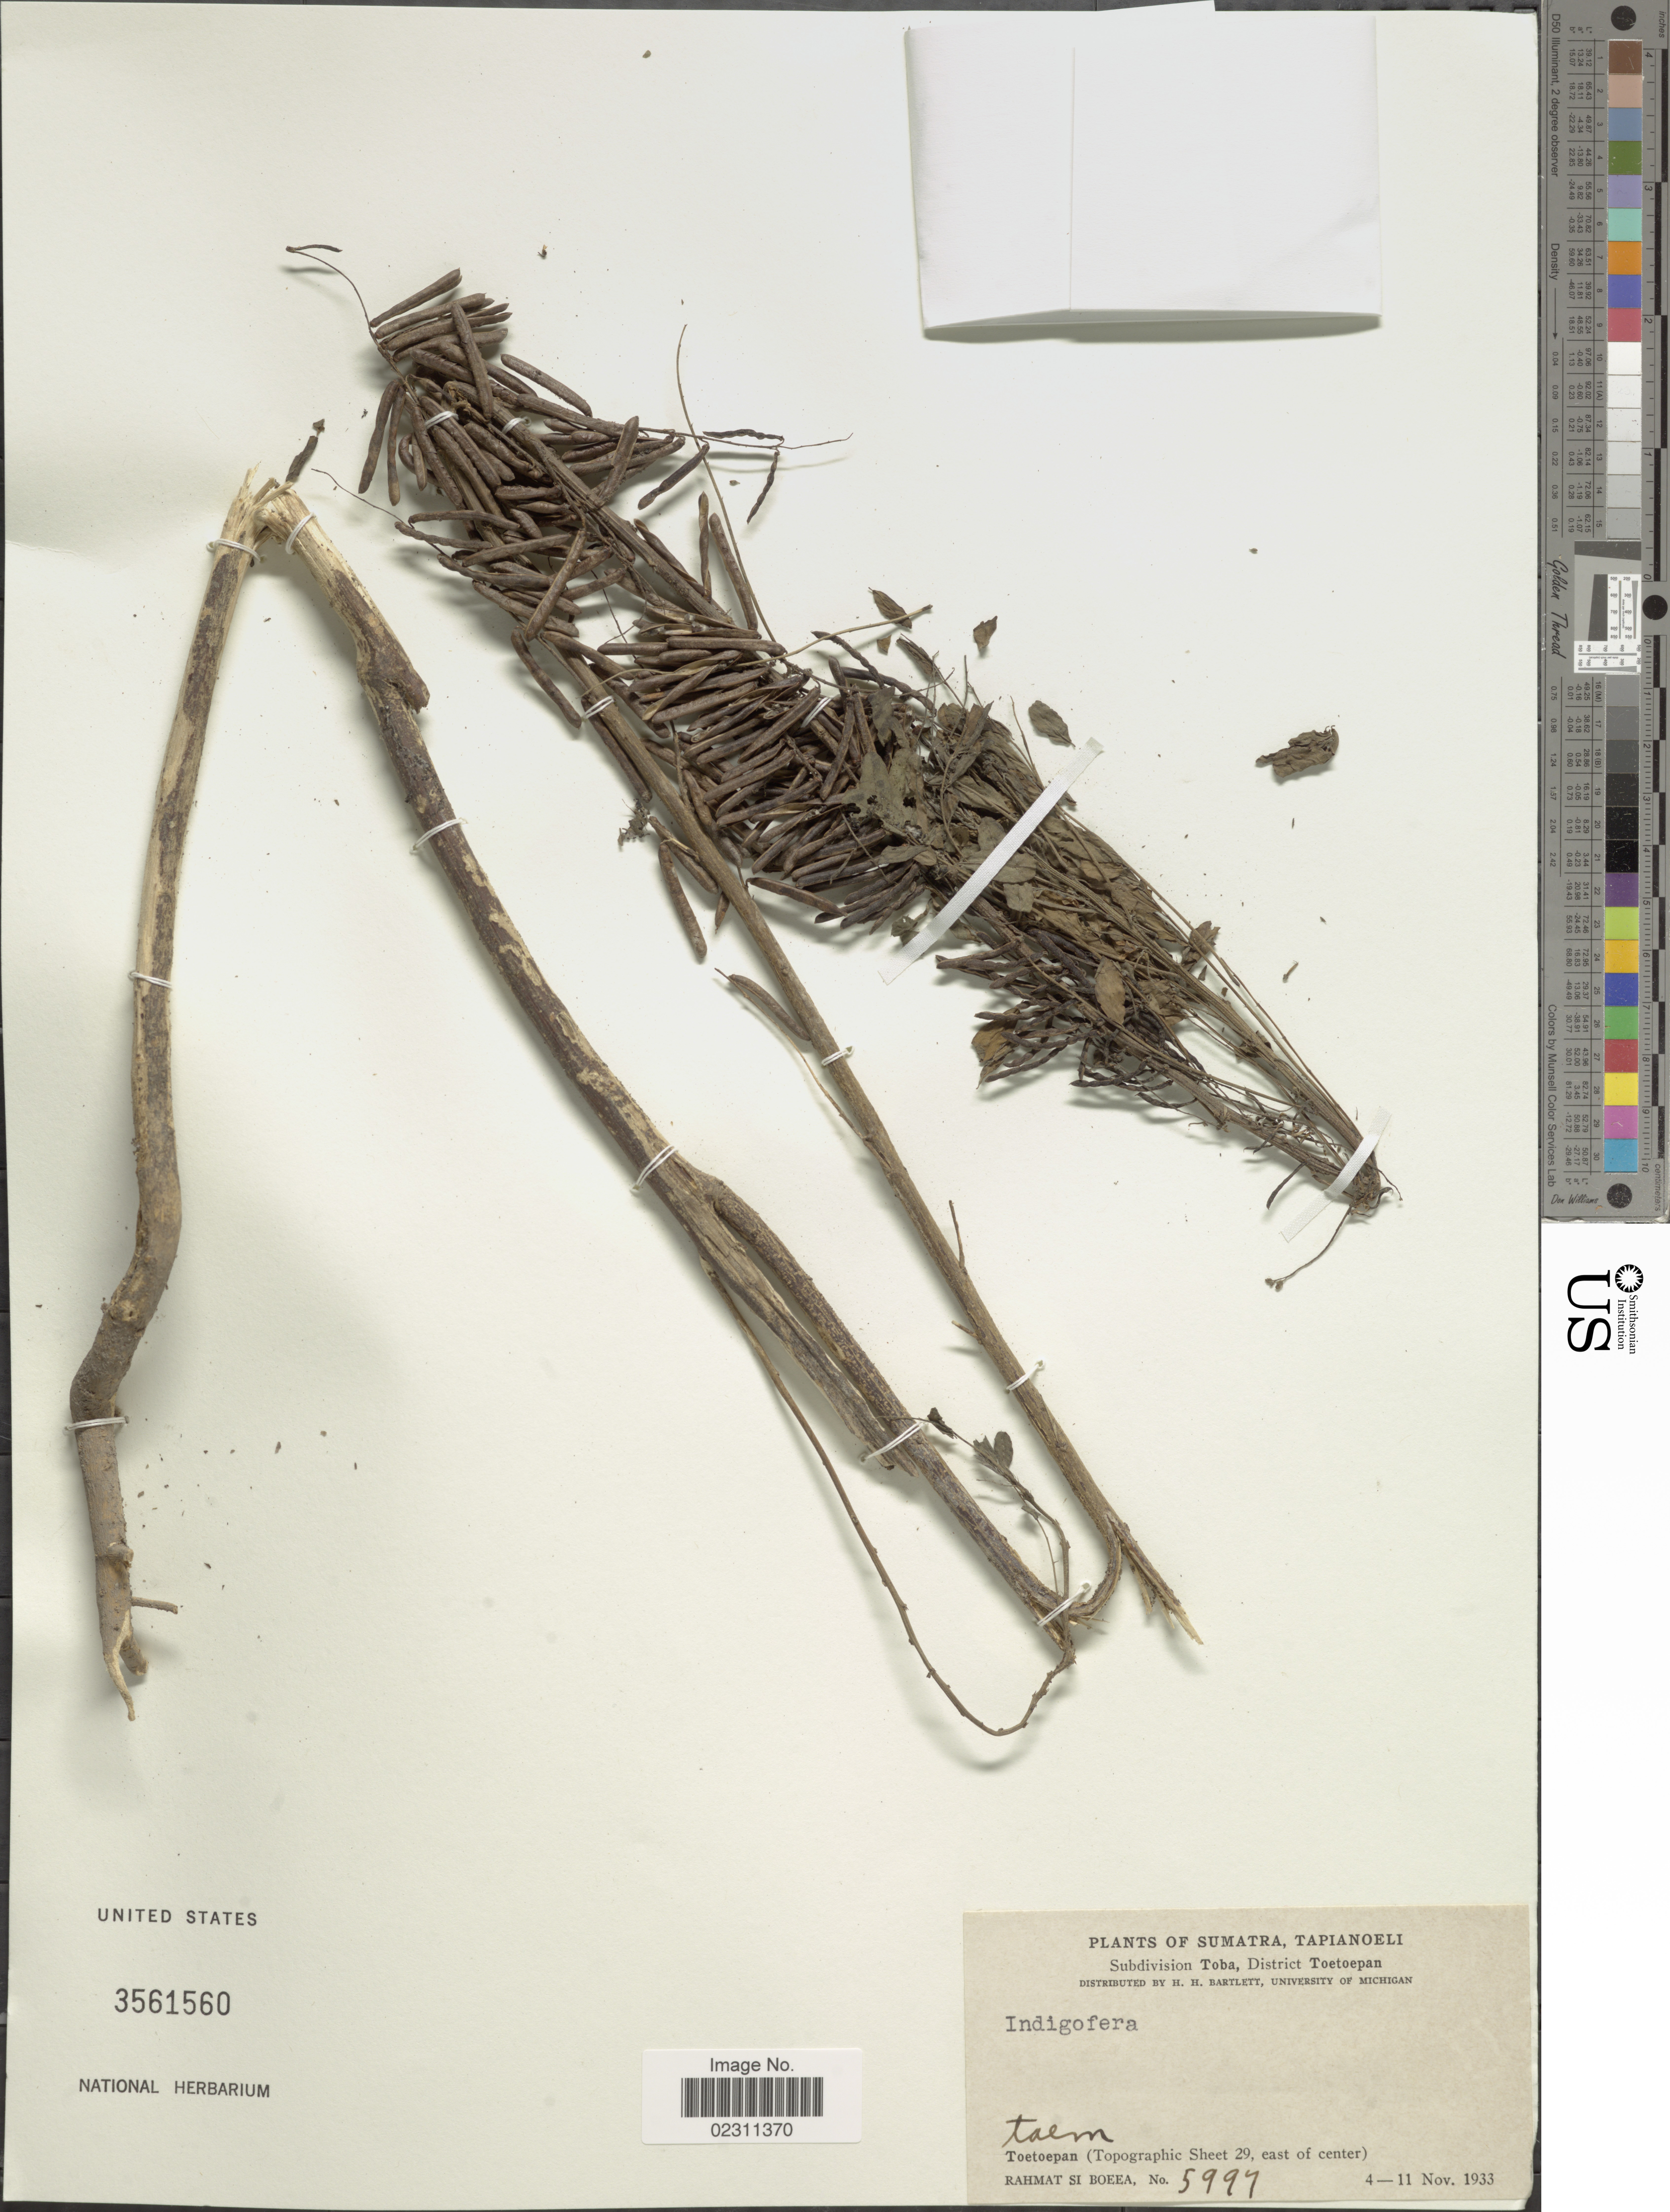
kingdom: Plantae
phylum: Tracheophyta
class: Magnoliopsida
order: Fabales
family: Fabaceae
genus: Indigofera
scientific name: Indigofera zollingeriana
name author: Miq.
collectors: Rahmat Si Boeea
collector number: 5997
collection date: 1933-11-04/1933-11-11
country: Indonesia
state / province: Sumatra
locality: Tapianoeli. Subdivision Toba, District Toetoepan. Toetoepan (Topographic Sheet 29, east of center)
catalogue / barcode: US 3561560